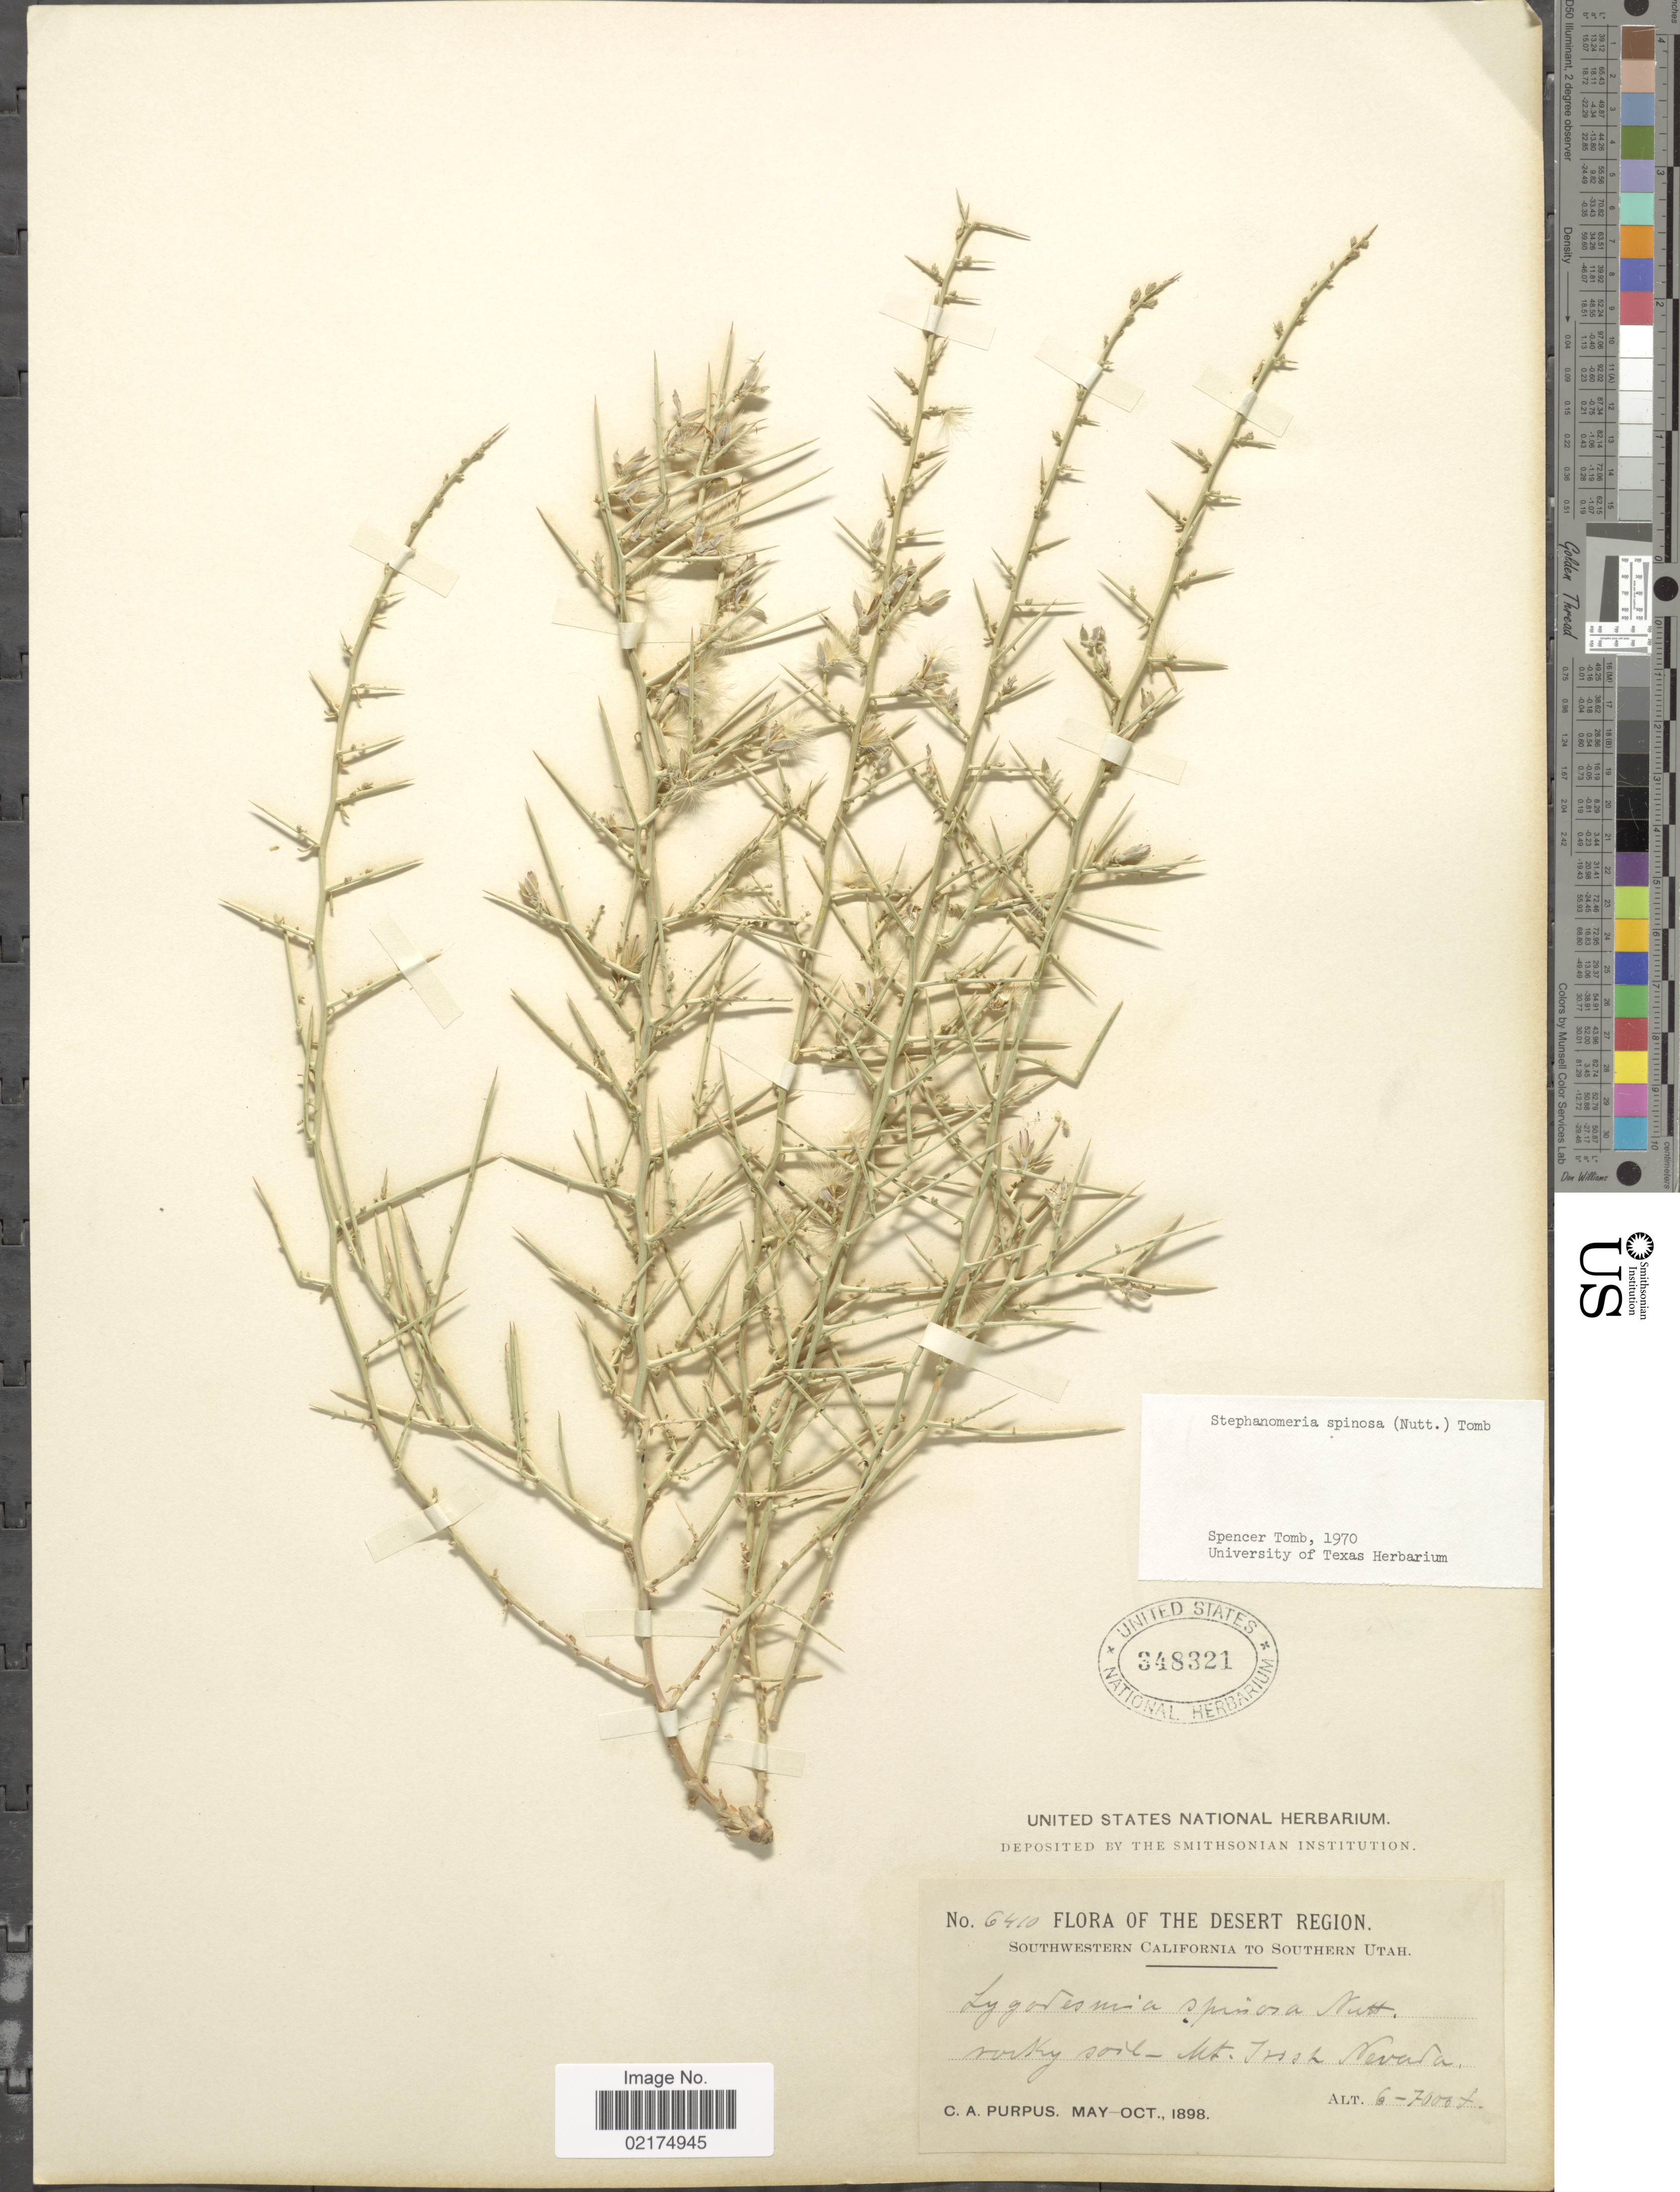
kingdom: Plantae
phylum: Tracheophyta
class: Magnoliopsida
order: Asterales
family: Asteraceae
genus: Pleiacanthus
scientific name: Pleiacanthus spinosus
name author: (Nutt.) Rydb.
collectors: C. A. Purpus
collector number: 6410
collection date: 1898-05/1898-10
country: United States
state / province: Nevada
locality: The Desert Region, Southwestern California to Southern Utah, Mt. Irish, Nevada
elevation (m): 1829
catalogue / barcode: US 348321